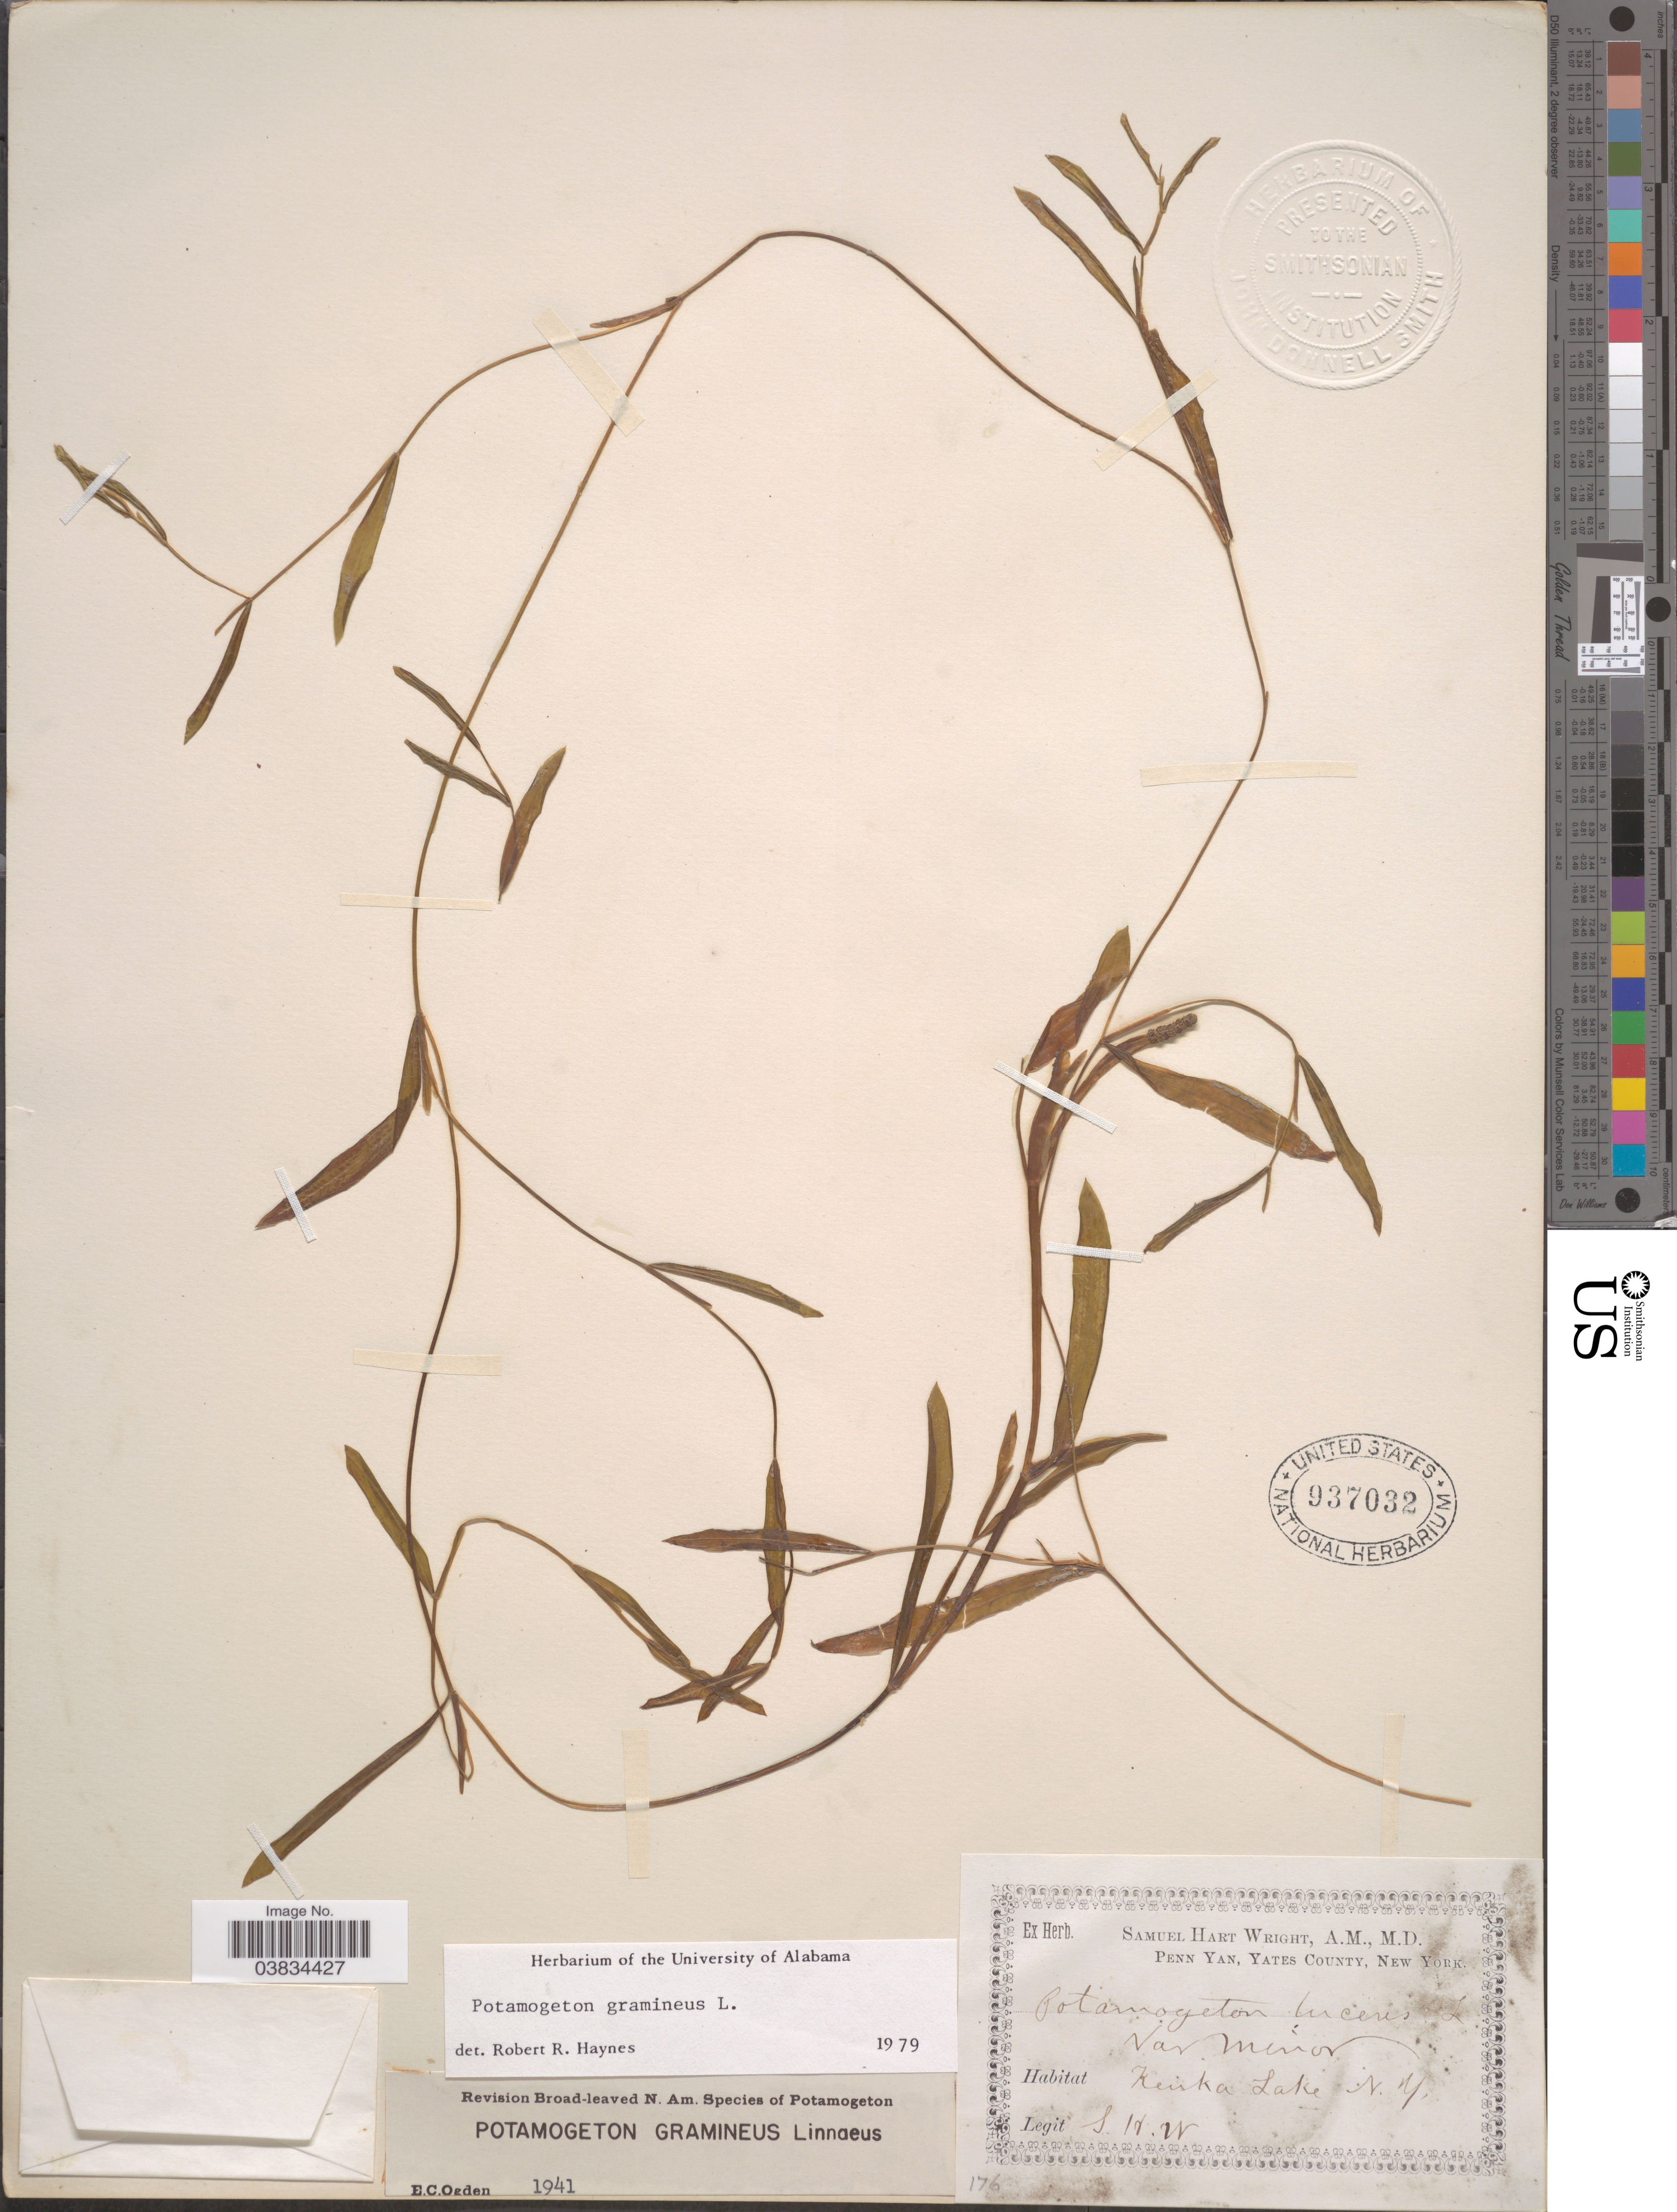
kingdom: Plantae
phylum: Tracheophyta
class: Liliopsida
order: Alismatales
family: Potamogetonaceae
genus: Potamogeton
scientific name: Potamogeton gramineus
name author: L.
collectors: S. H. Wright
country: United States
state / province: New York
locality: Penn Yan, Yates County. Keuka Lake.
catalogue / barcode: US 937032